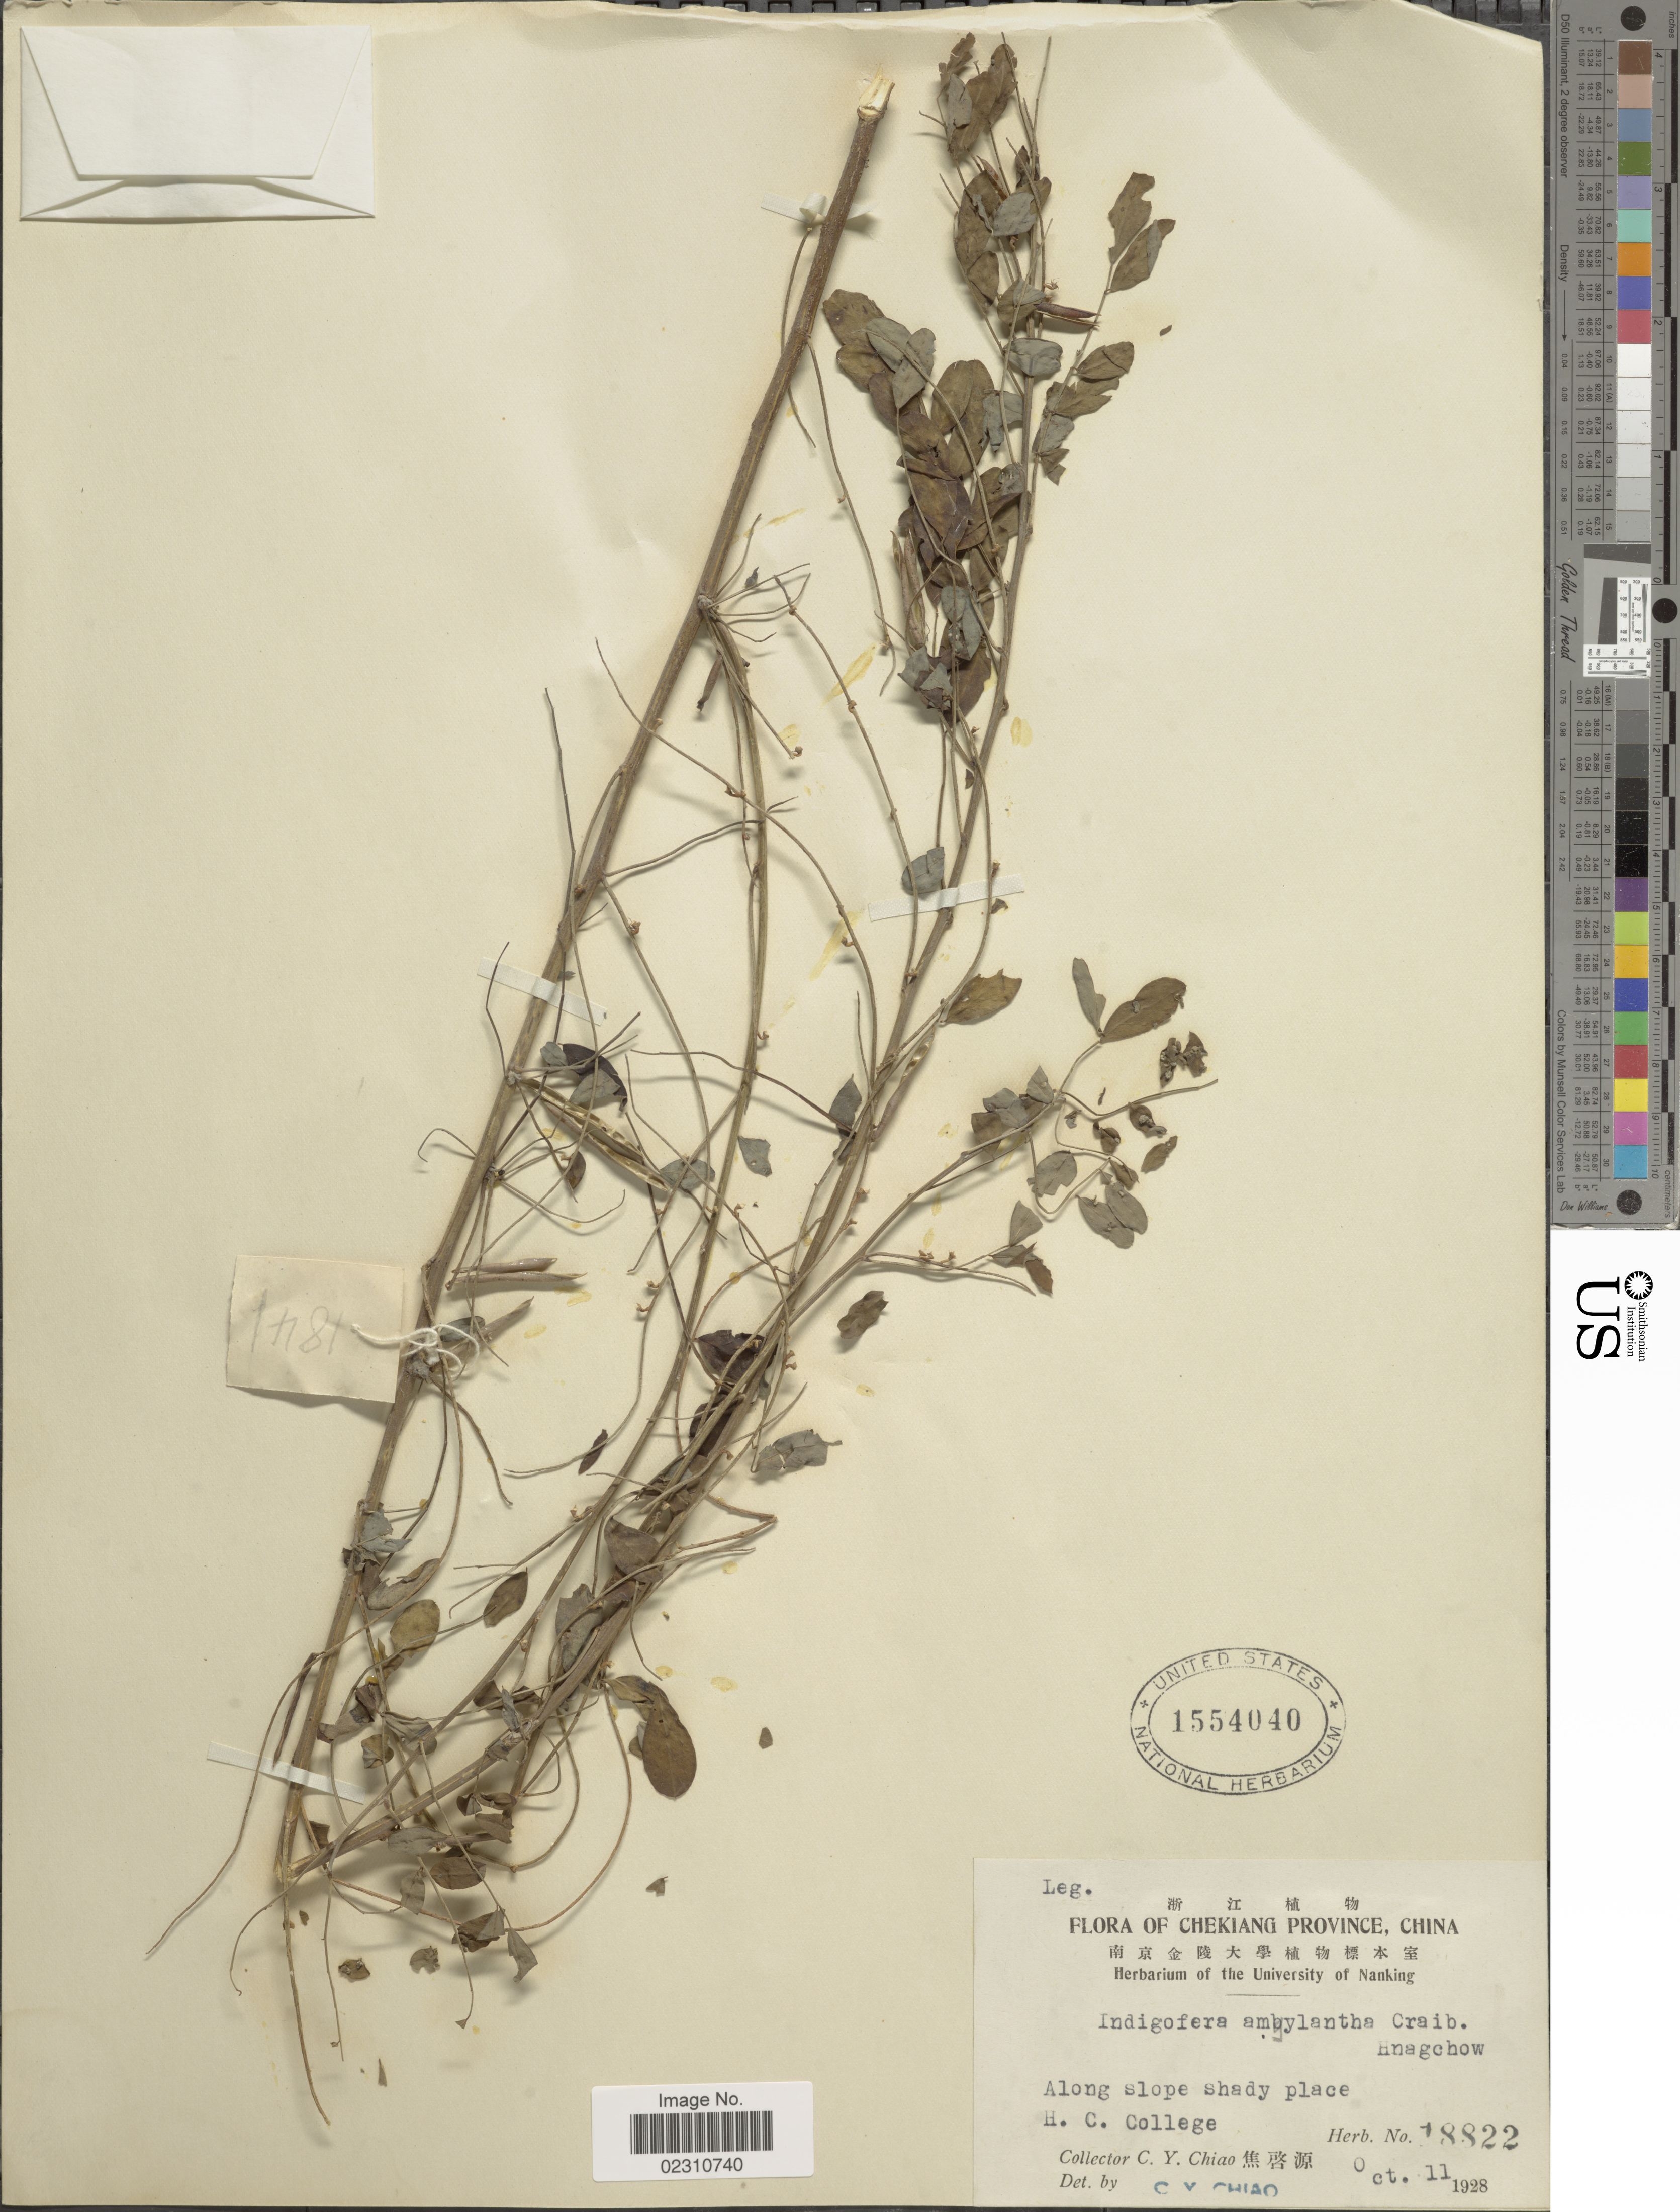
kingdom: Plantae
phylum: Tracheophyta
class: Magnoliopsida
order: Fabales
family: Fabaceae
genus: Indigofera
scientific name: Indigofera amblyantha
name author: Craib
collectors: C. Y. Chiao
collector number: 18822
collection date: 1928-10-11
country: China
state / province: Zhejiang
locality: Chekiang Province, China. Along slope shady place, H.C. College.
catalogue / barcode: US 1554040